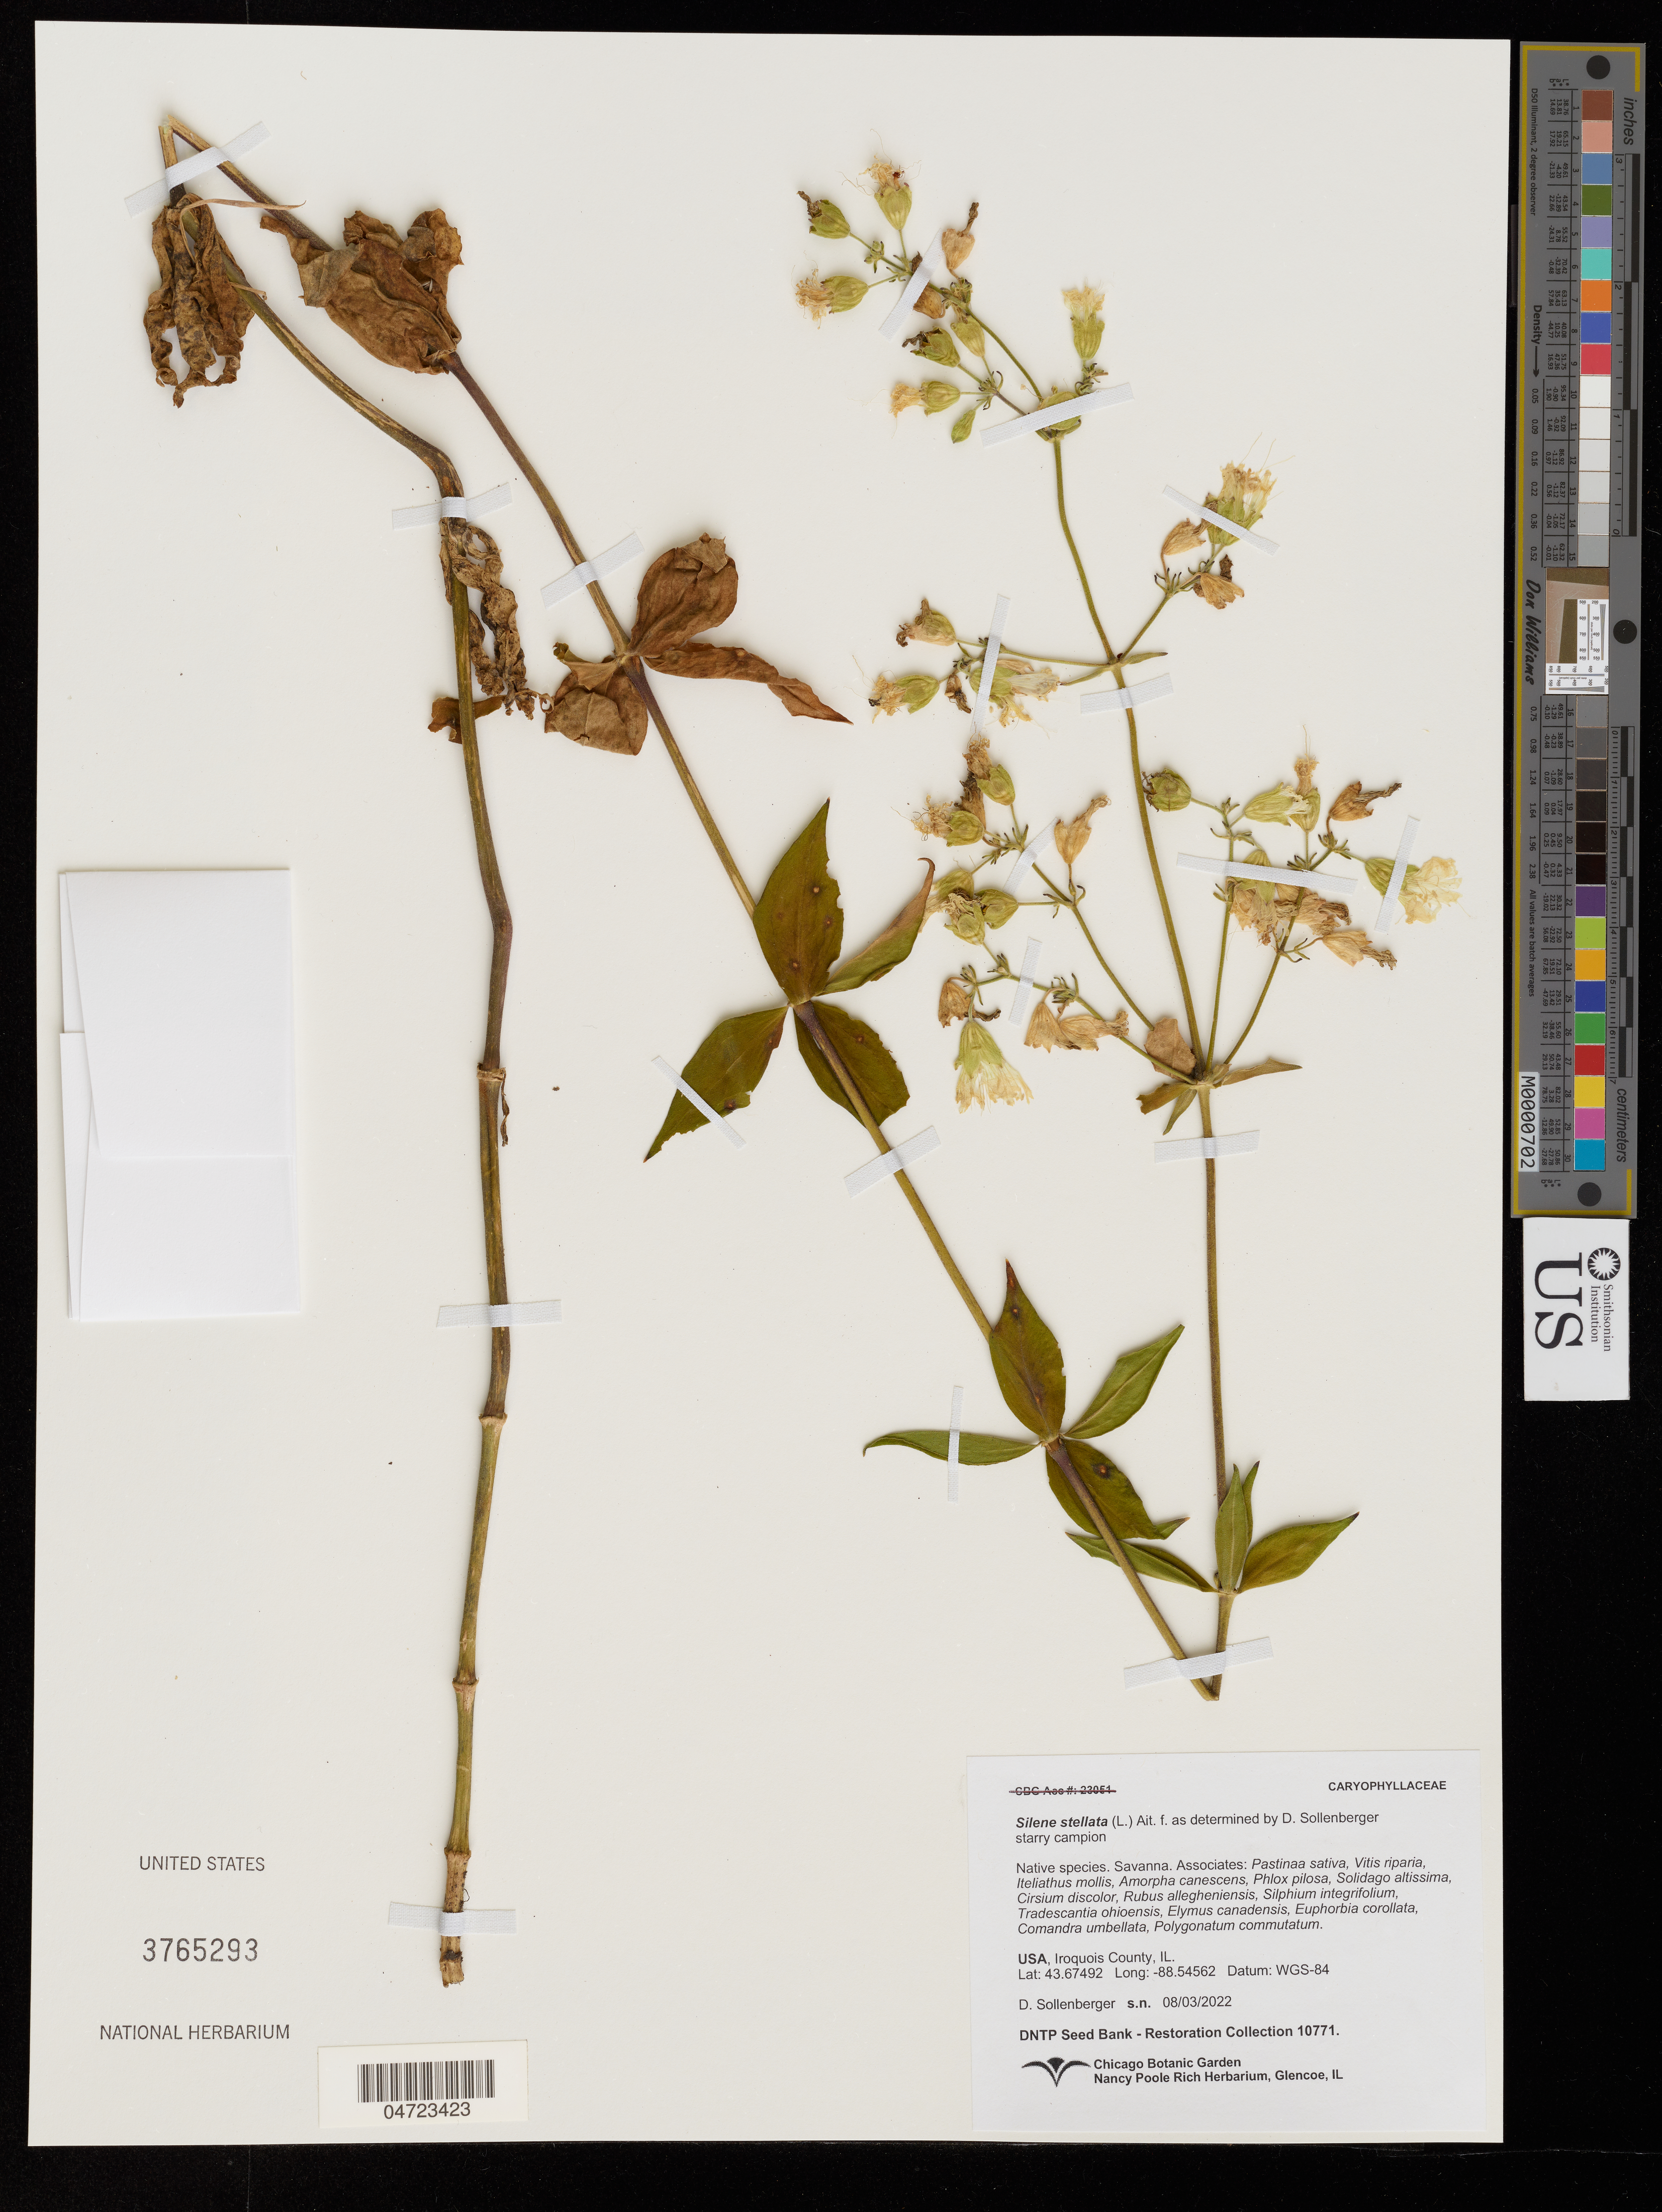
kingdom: Plantae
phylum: Tracheophyta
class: Magnoliopsida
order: Caryophyllales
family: Caryophyllaceae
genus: Silene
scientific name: Silene stellata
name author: (L.) Coyte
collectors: D. Sollenberger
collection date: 2022-08-03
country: United States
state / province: Illinois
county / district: Iroquois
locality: Iroquois County.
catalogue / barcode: US 3765293